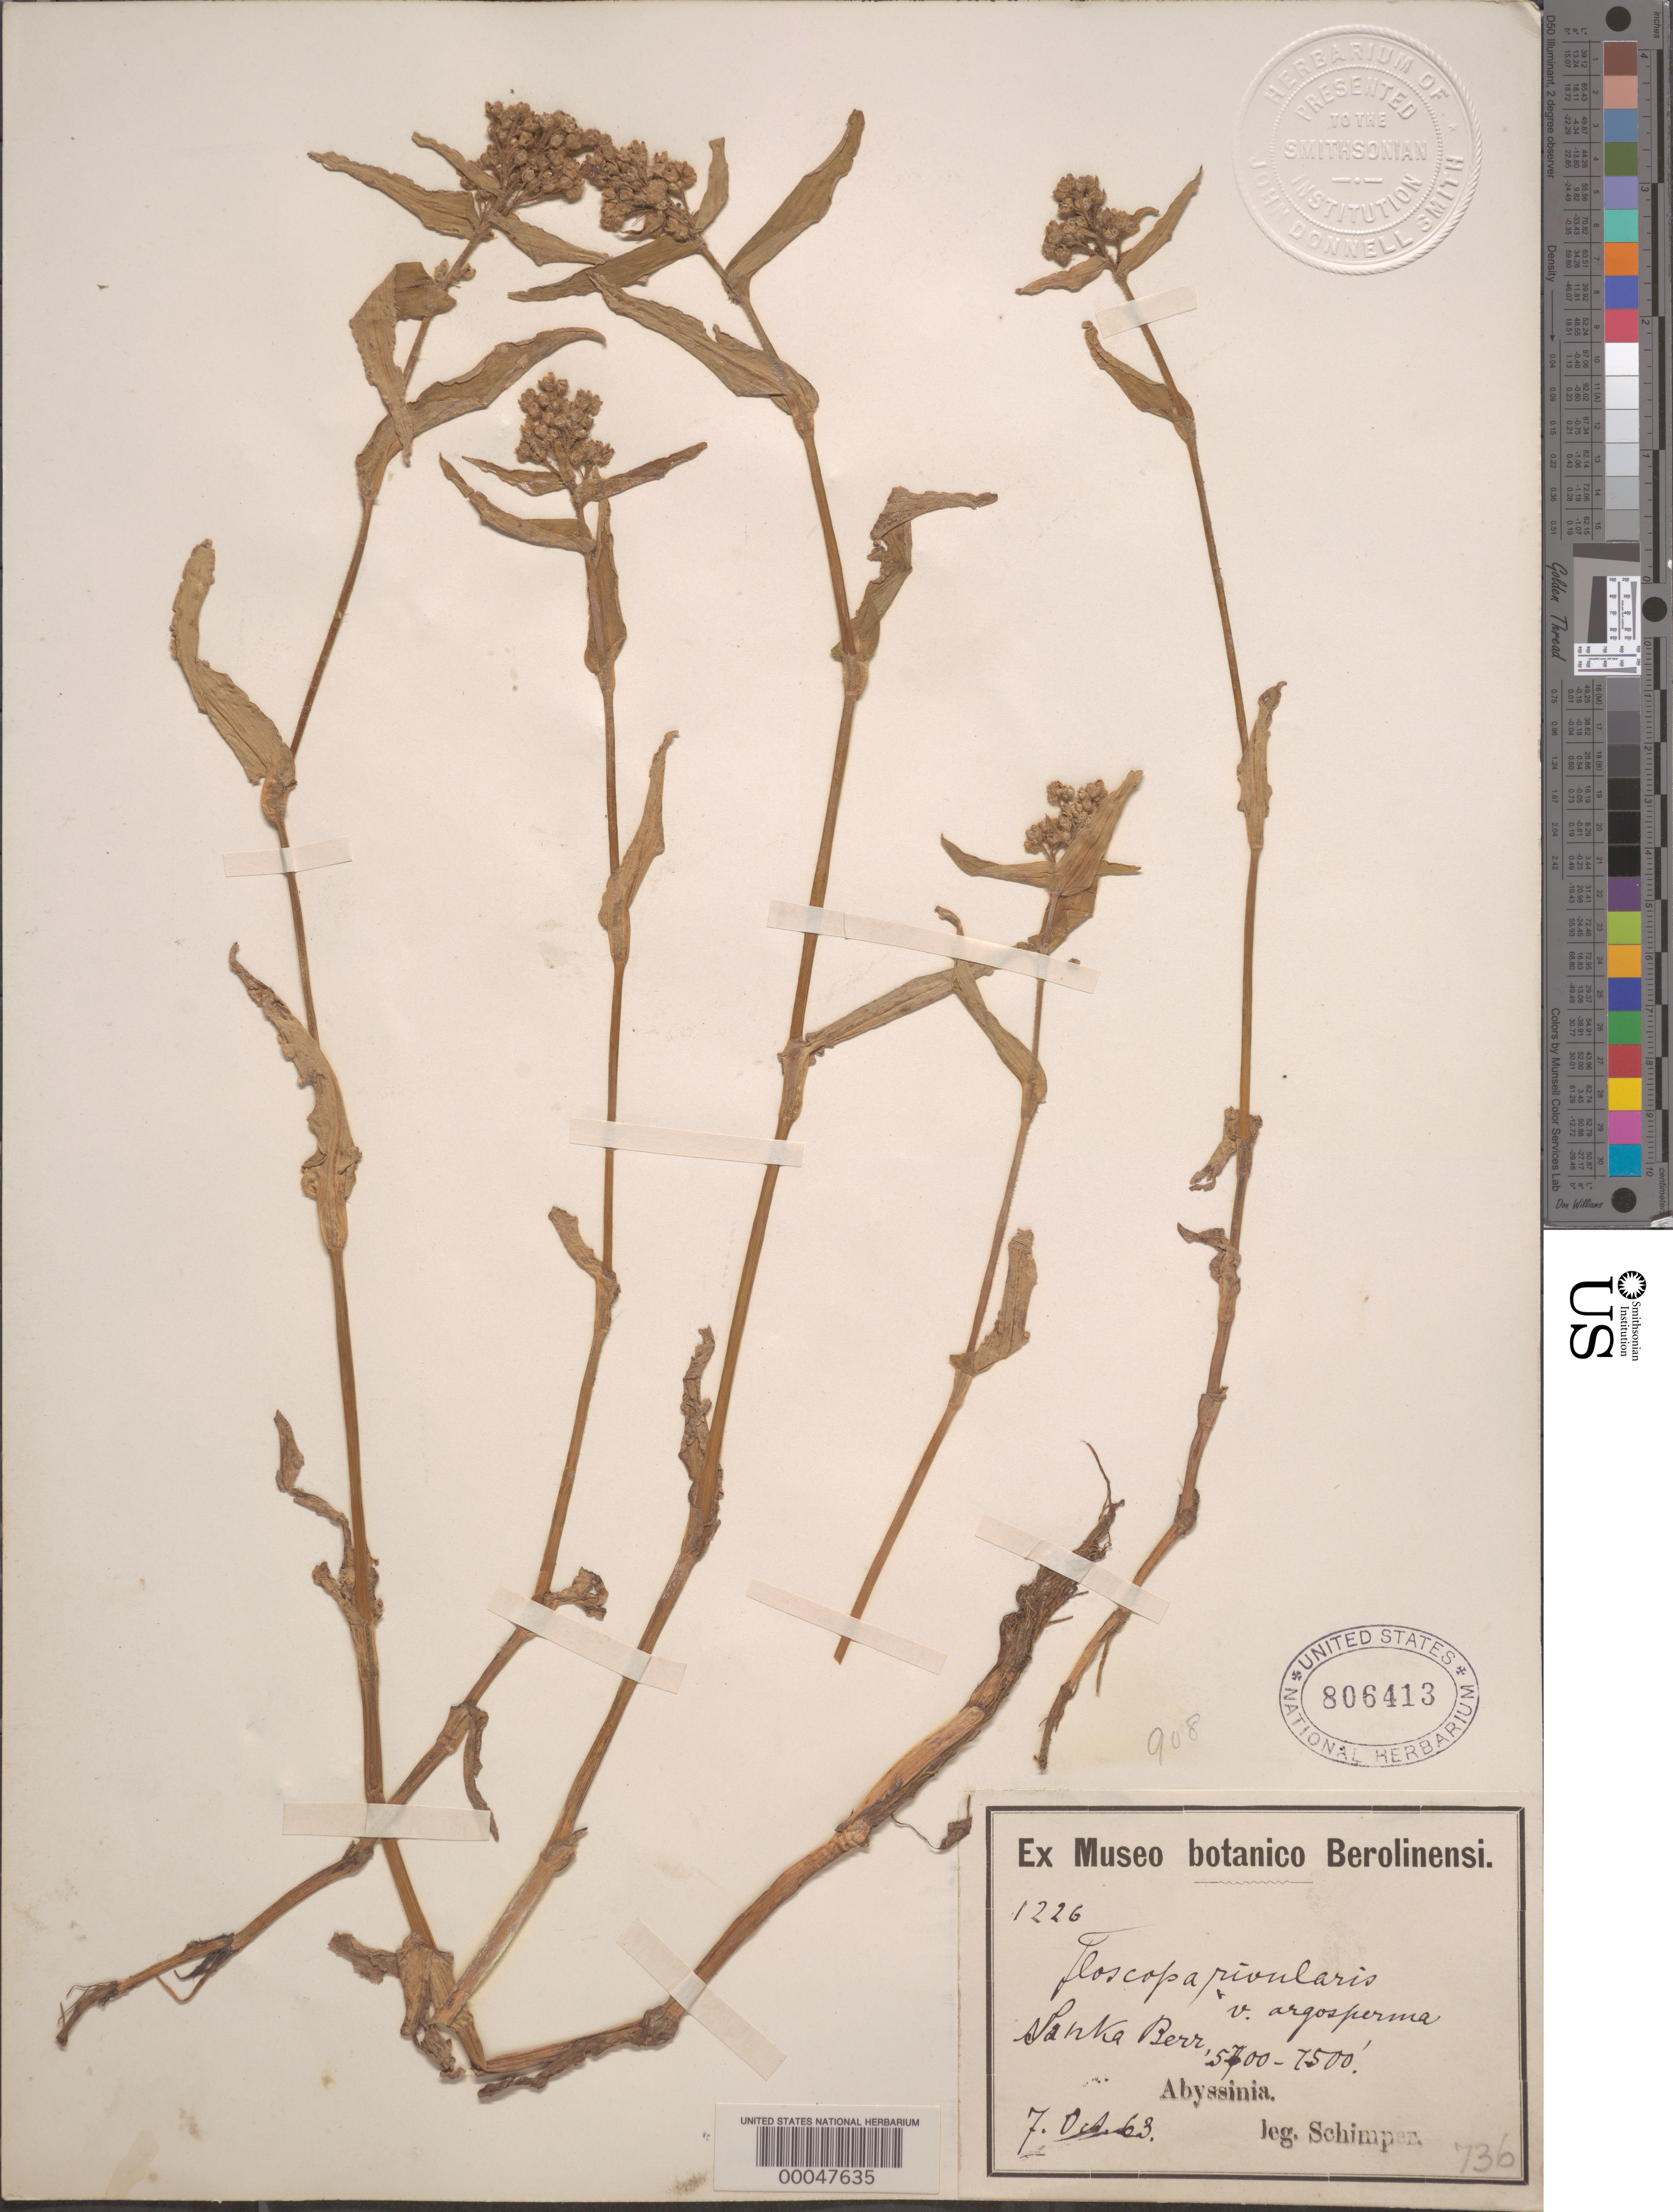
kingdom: Plantae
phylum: Tracheophyta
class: Liliopsida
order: Commelinales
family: Commelinaceae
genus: Floscopa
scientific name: Floscopa glomerata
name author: (Willd. ex Schult. & Schult. f.) Hassk.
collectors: -. Schimper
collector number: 1226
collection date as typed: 07 Oct 1863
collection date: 1863-10-07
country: Ethiopia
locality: Sanka berr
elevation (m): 1739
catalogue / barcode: US 806413